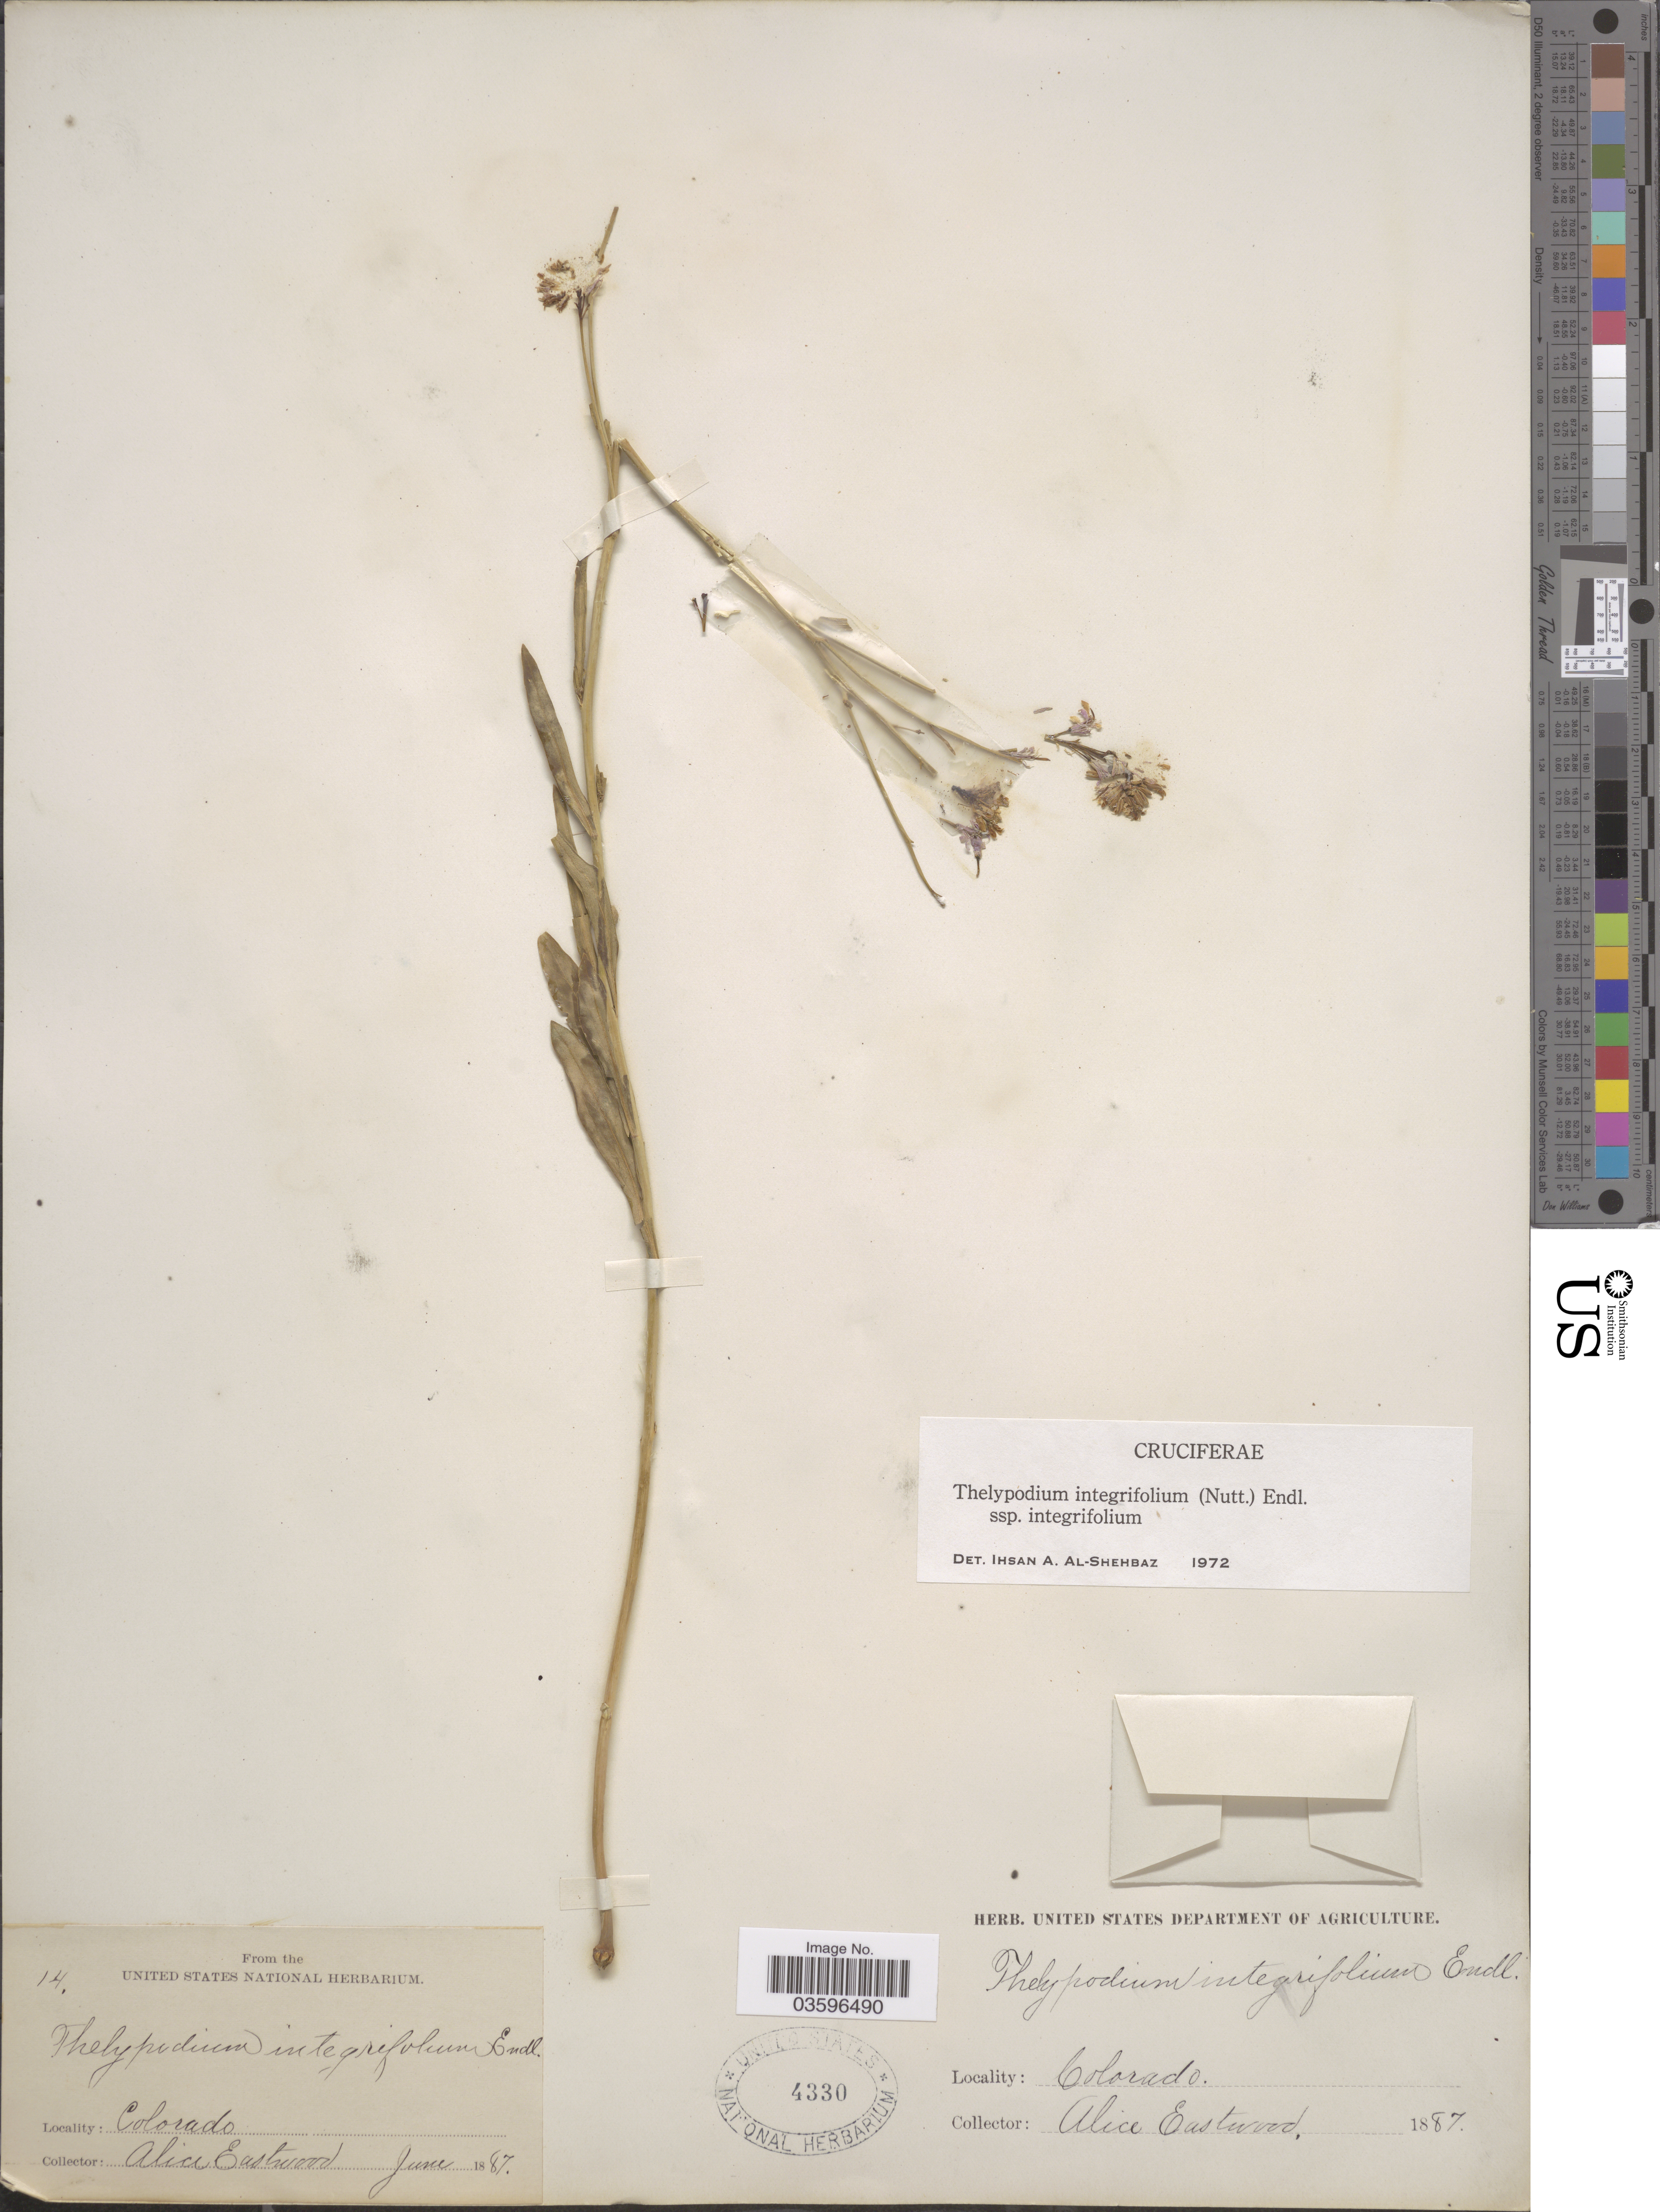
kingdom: Plantae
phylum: Tracheophyta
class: Magnoliopsida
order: Brassicales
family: Brassicaceae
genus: Thelypodium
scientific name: Thelypodium integrifolium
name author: (Nutt.) Endl.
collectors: A. Eastwood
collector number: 14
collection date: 1887-06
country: United States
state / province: Colorado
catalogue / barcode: US 4330